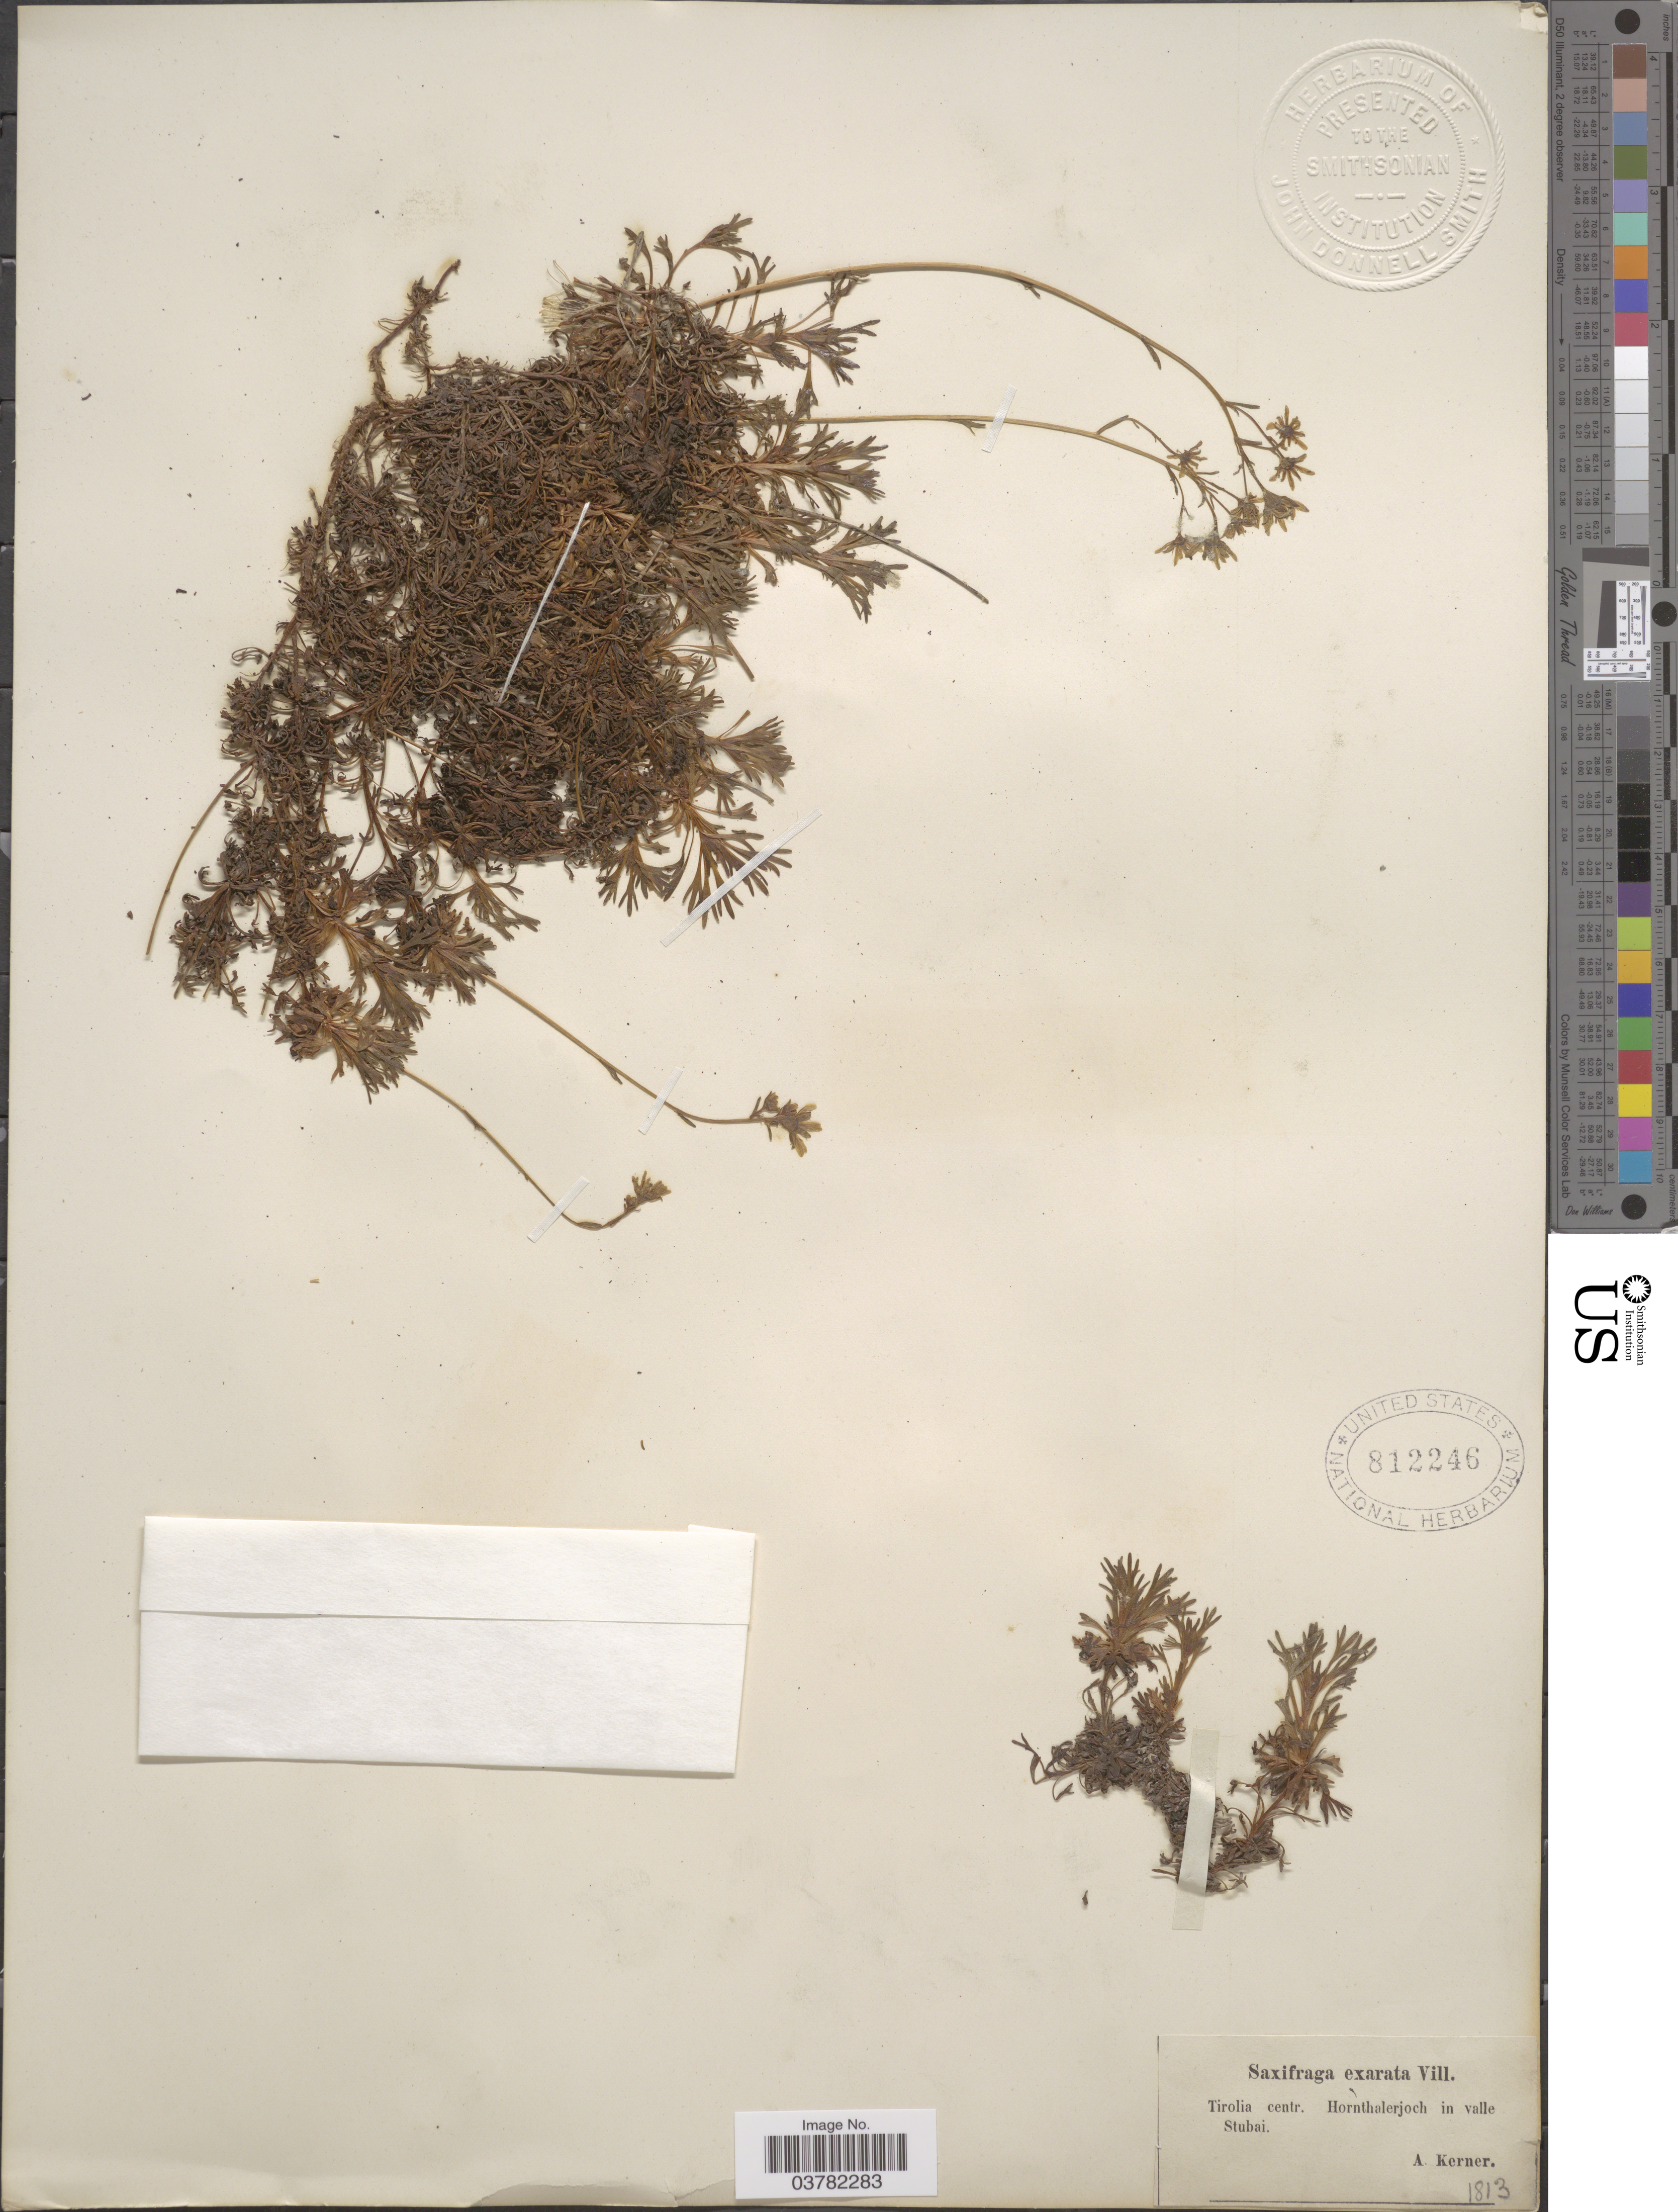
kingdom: Plantae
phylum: Tracheophyta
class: Magnoliopsida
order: Saxifragales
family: Saxifragaceae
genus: Saxifraga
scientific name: Saxifraga exarata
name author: Vill.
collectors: A. Kerner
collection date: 1813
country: Austria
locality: Tirolia centr. Hornthalerjoch in valle Stubai.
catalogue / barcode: US 812246